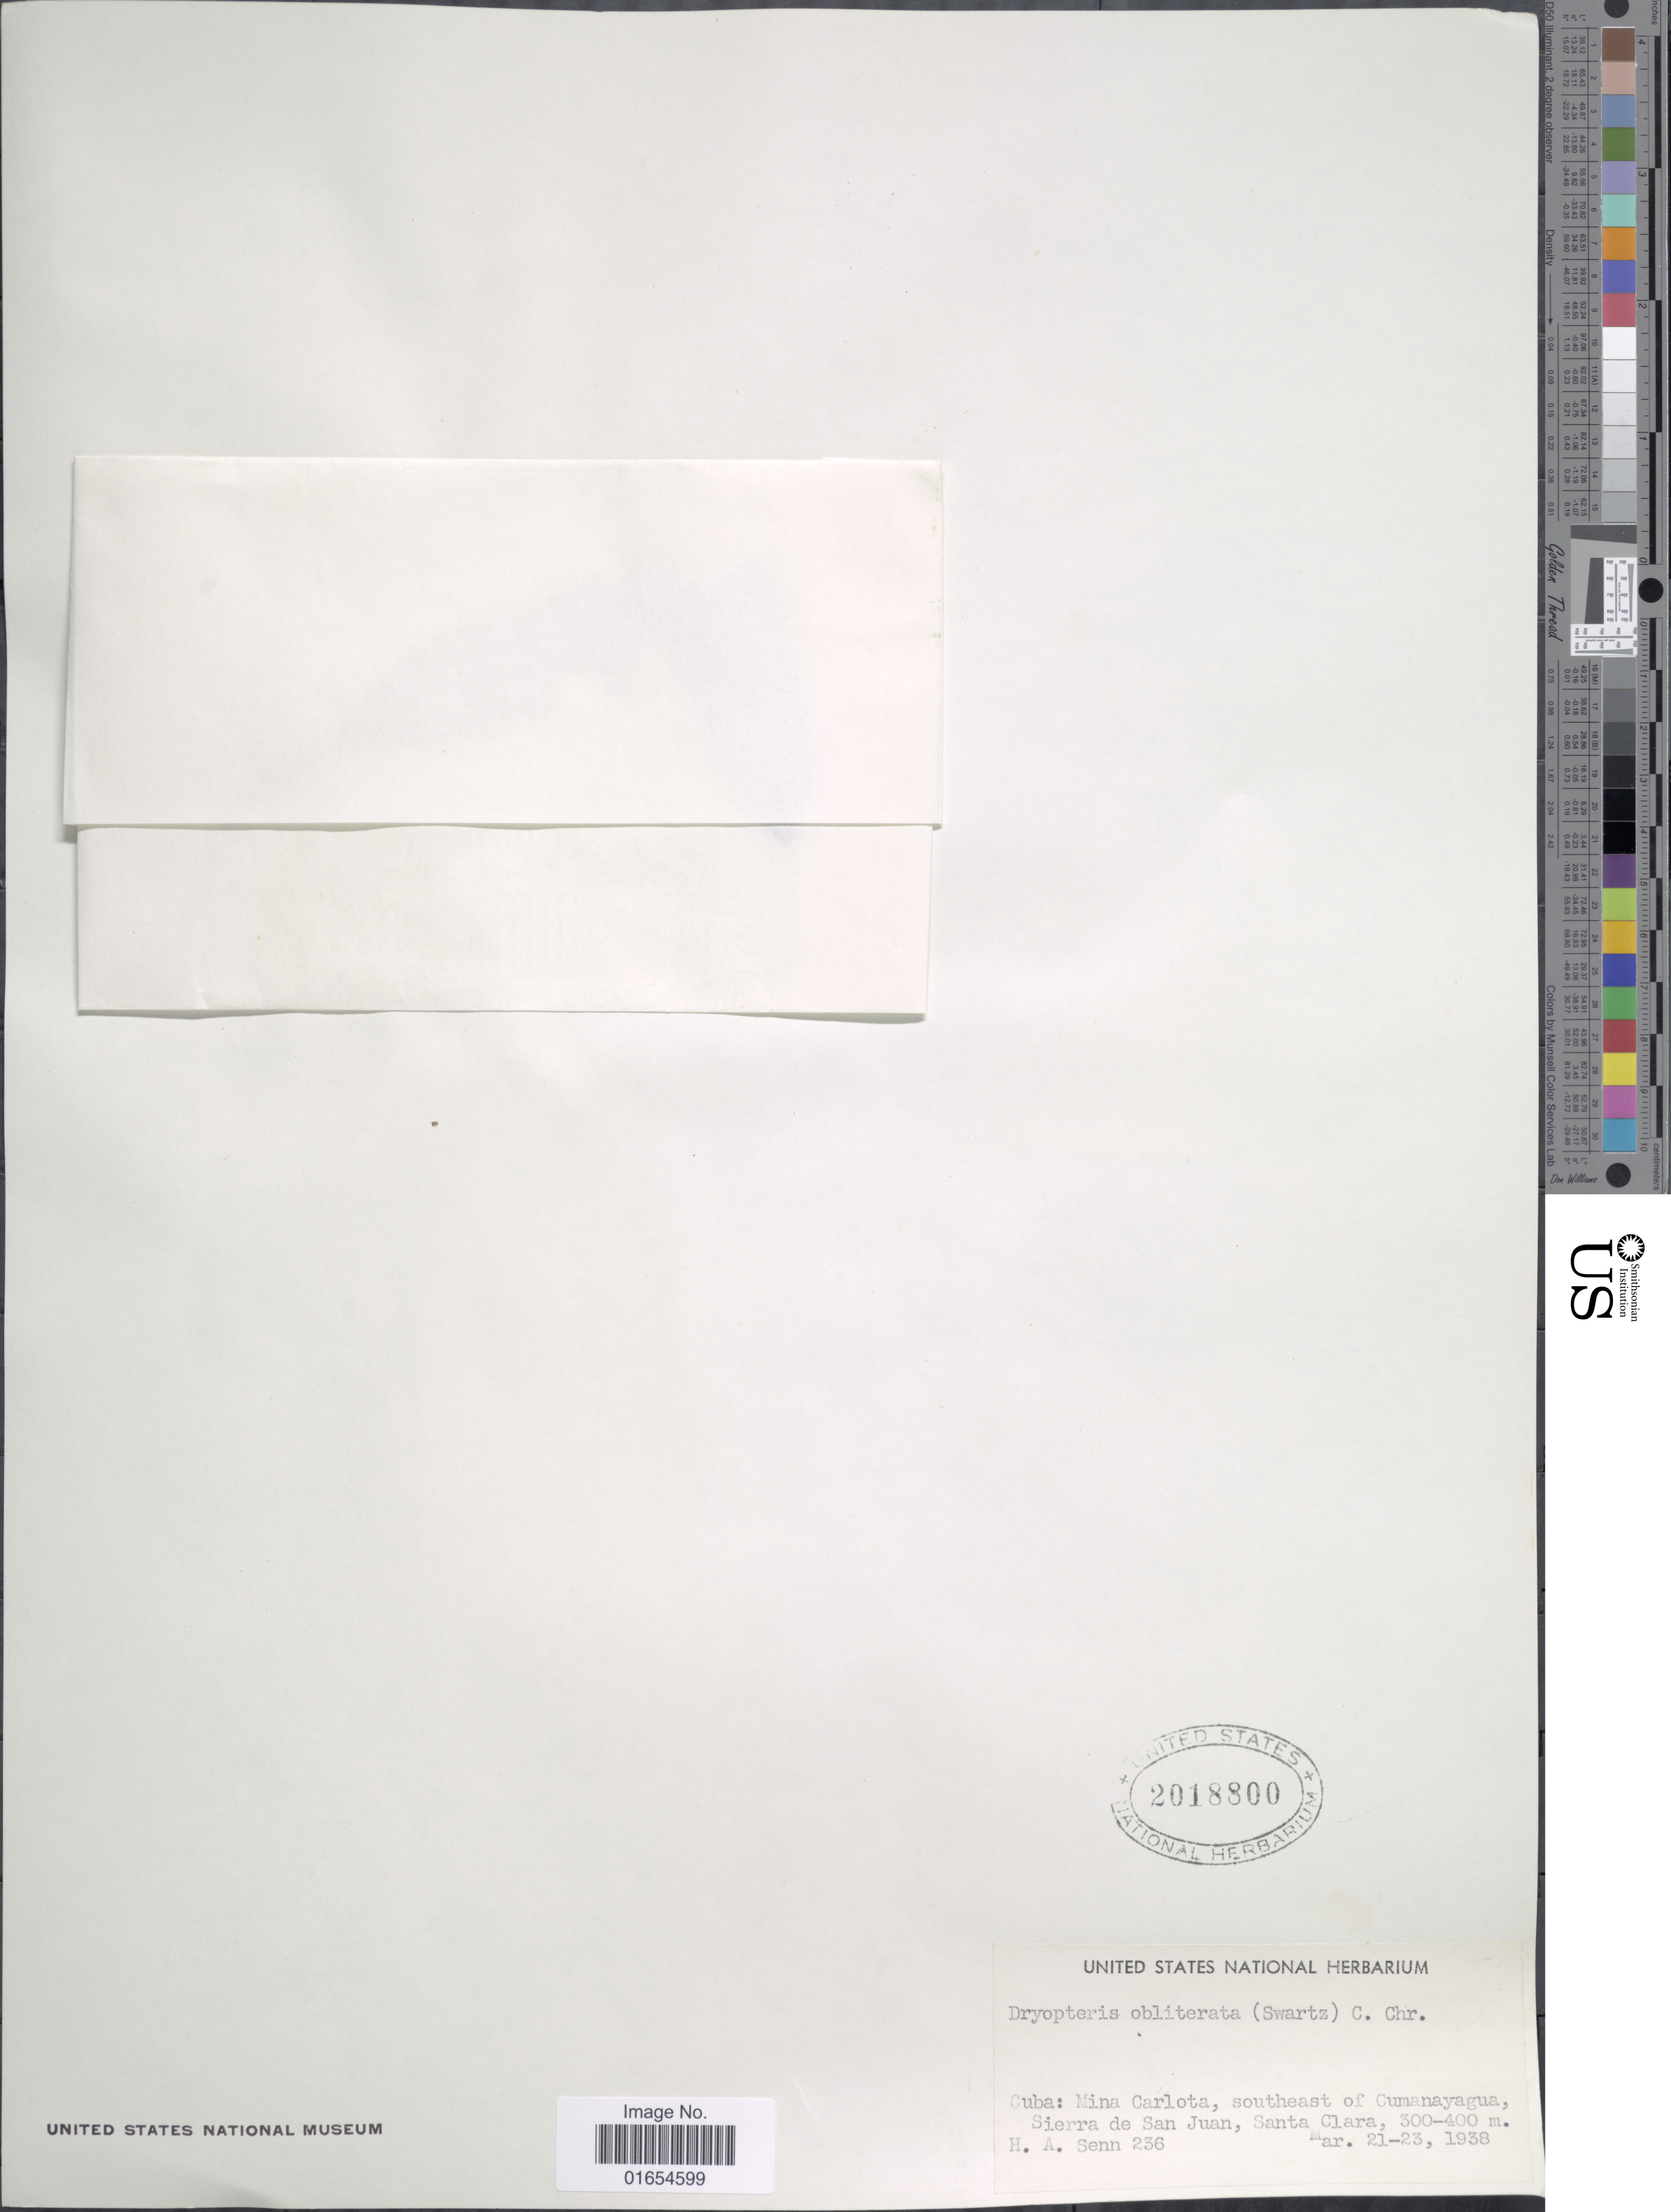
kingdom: Plantae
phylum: Tracheophyta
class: Polypodiopsida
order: Polypodiales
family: Thelypteridaceae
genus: Goniopteris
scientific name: Goniopteris obliterata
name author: (Sw.) C. Presl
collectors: H. Senn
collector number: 236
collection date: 1938-03-21/1938-03-23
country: Cuba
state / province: Las Villas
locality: Mina Carlota, southeast of Cumanayagua, Sierra de San Juan, Santa Clara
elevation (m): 300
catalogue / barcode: US 2018800